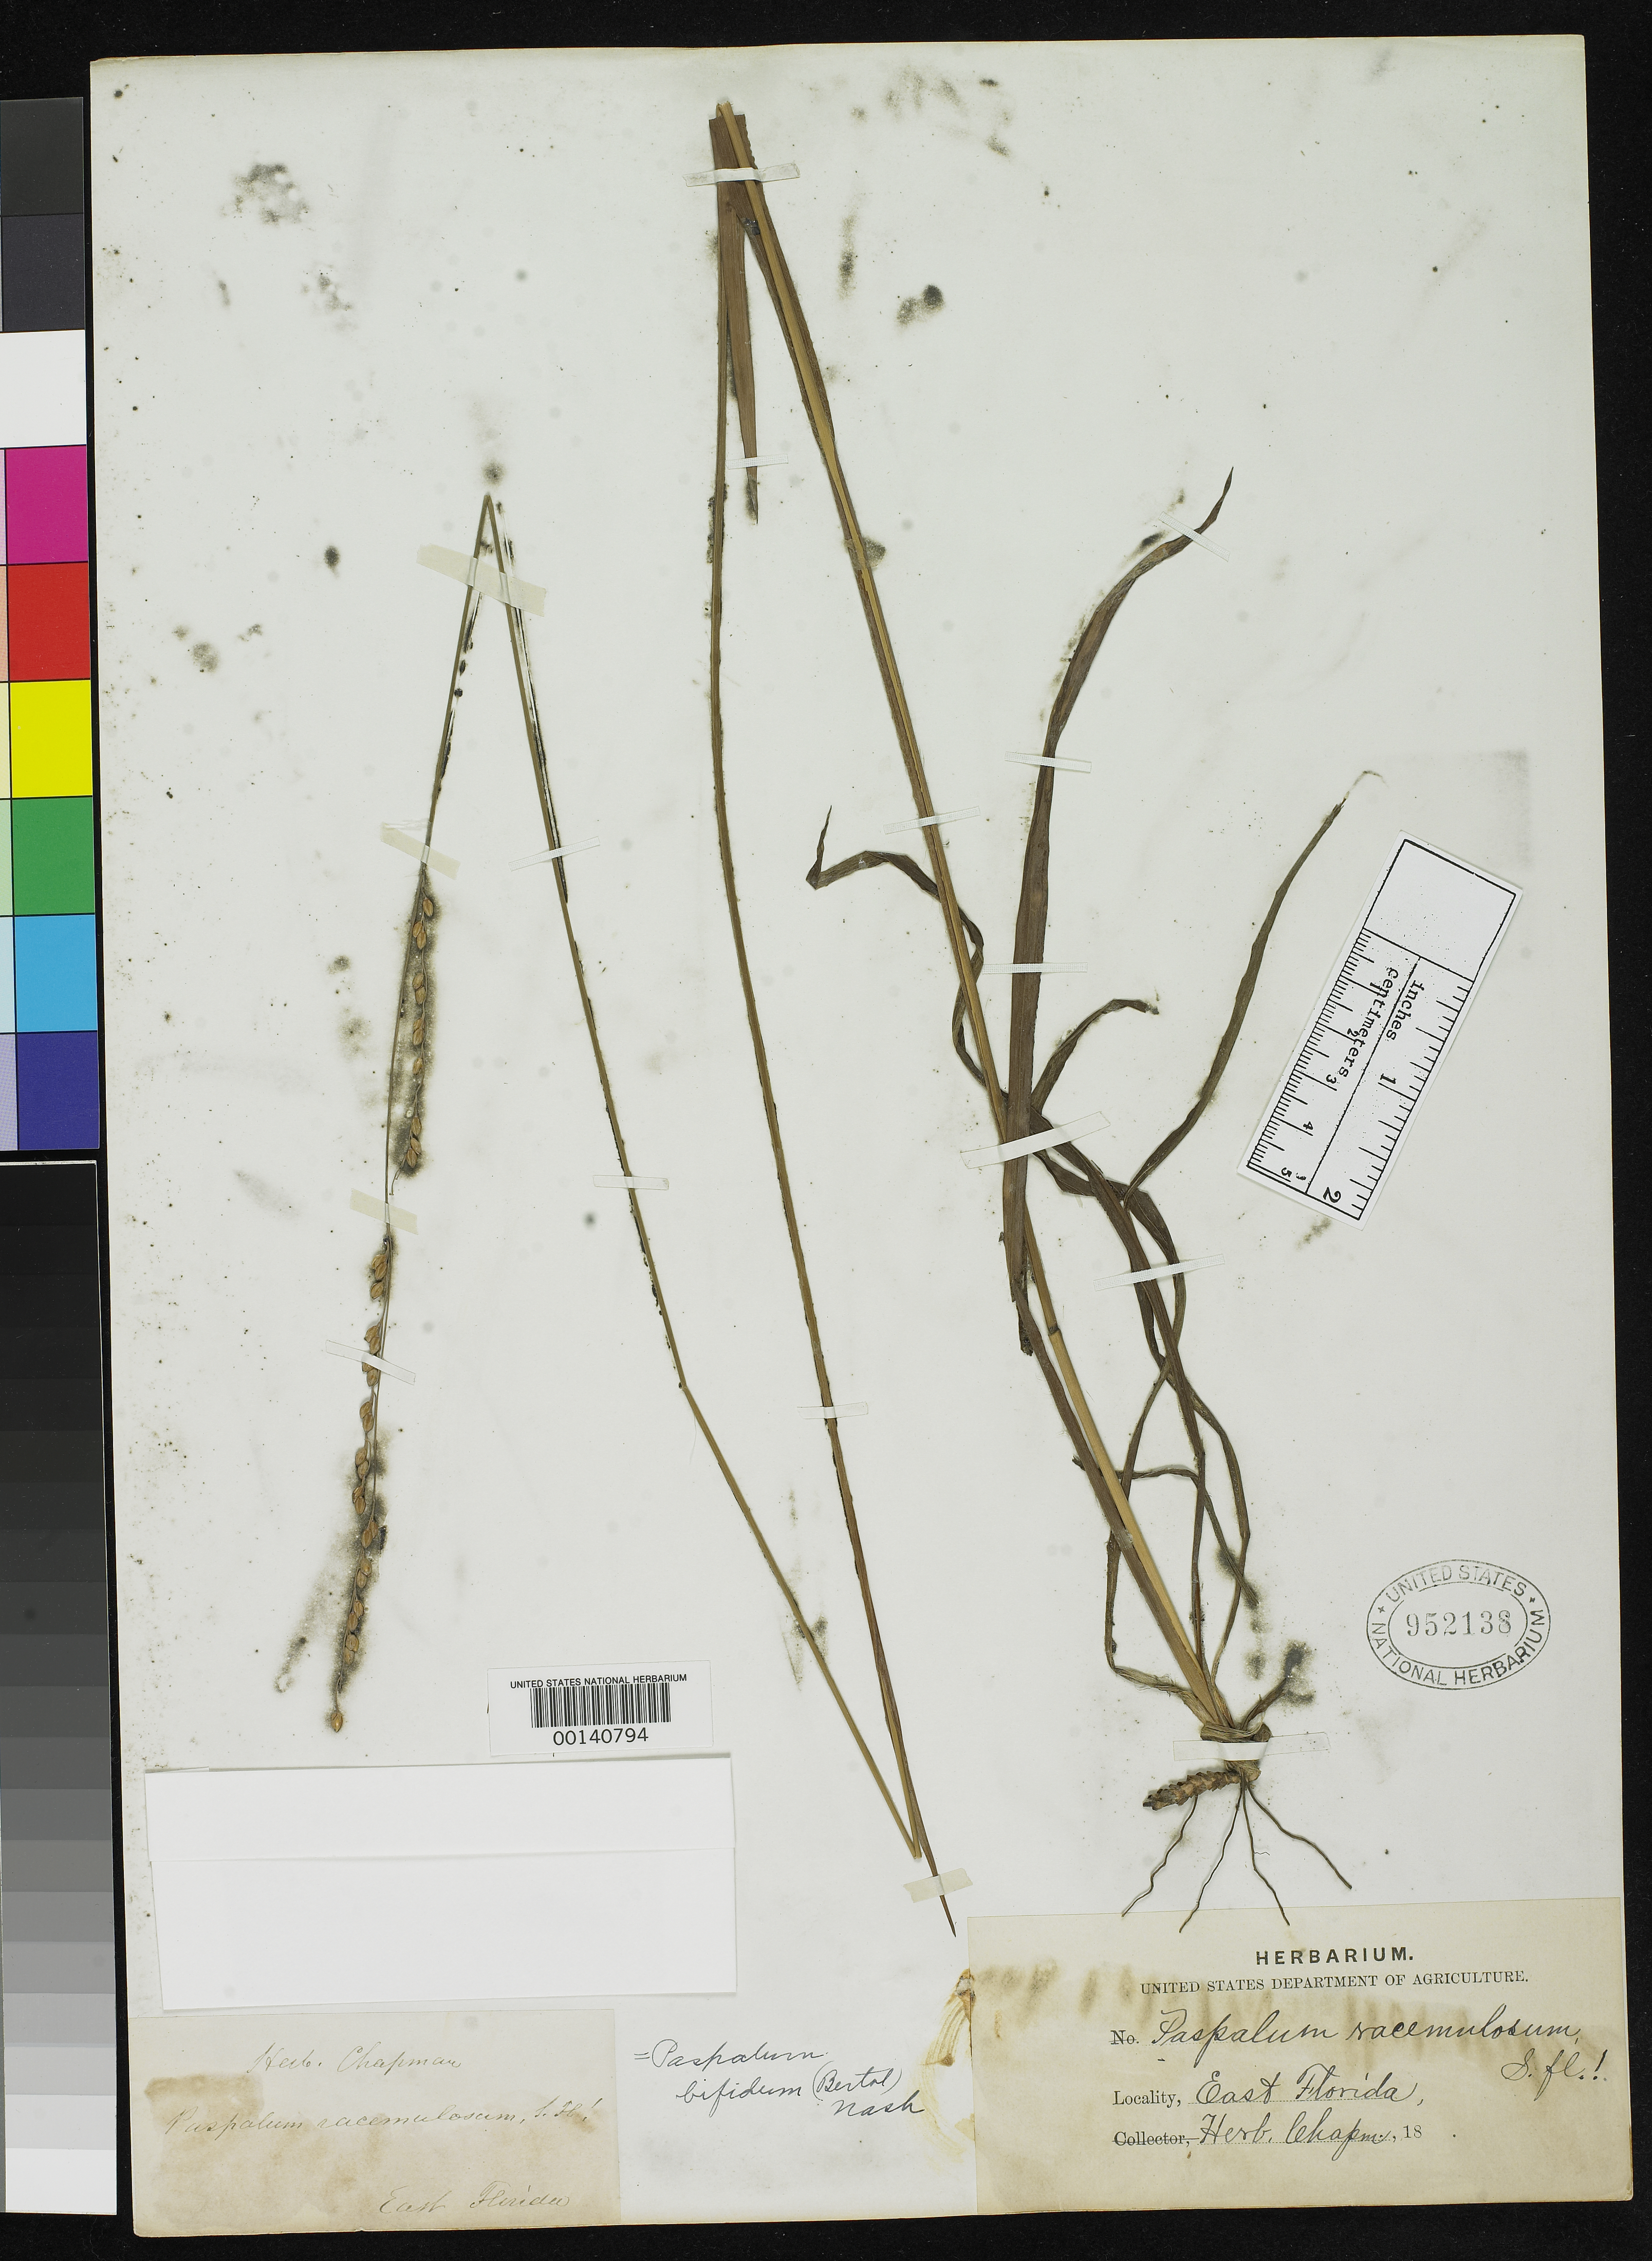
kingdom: Plantae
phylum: Tracheophyta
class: Liliopsida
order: Poales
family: Poaceae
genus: Paspalum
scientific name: Paspalum racemulosum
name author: Nutt. ex Chapm.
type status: Type Fragment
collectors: M. A. Curtis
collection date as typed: Aug 18-- to -- Sep 18--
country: United States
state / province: Florida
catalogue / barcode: US 952138